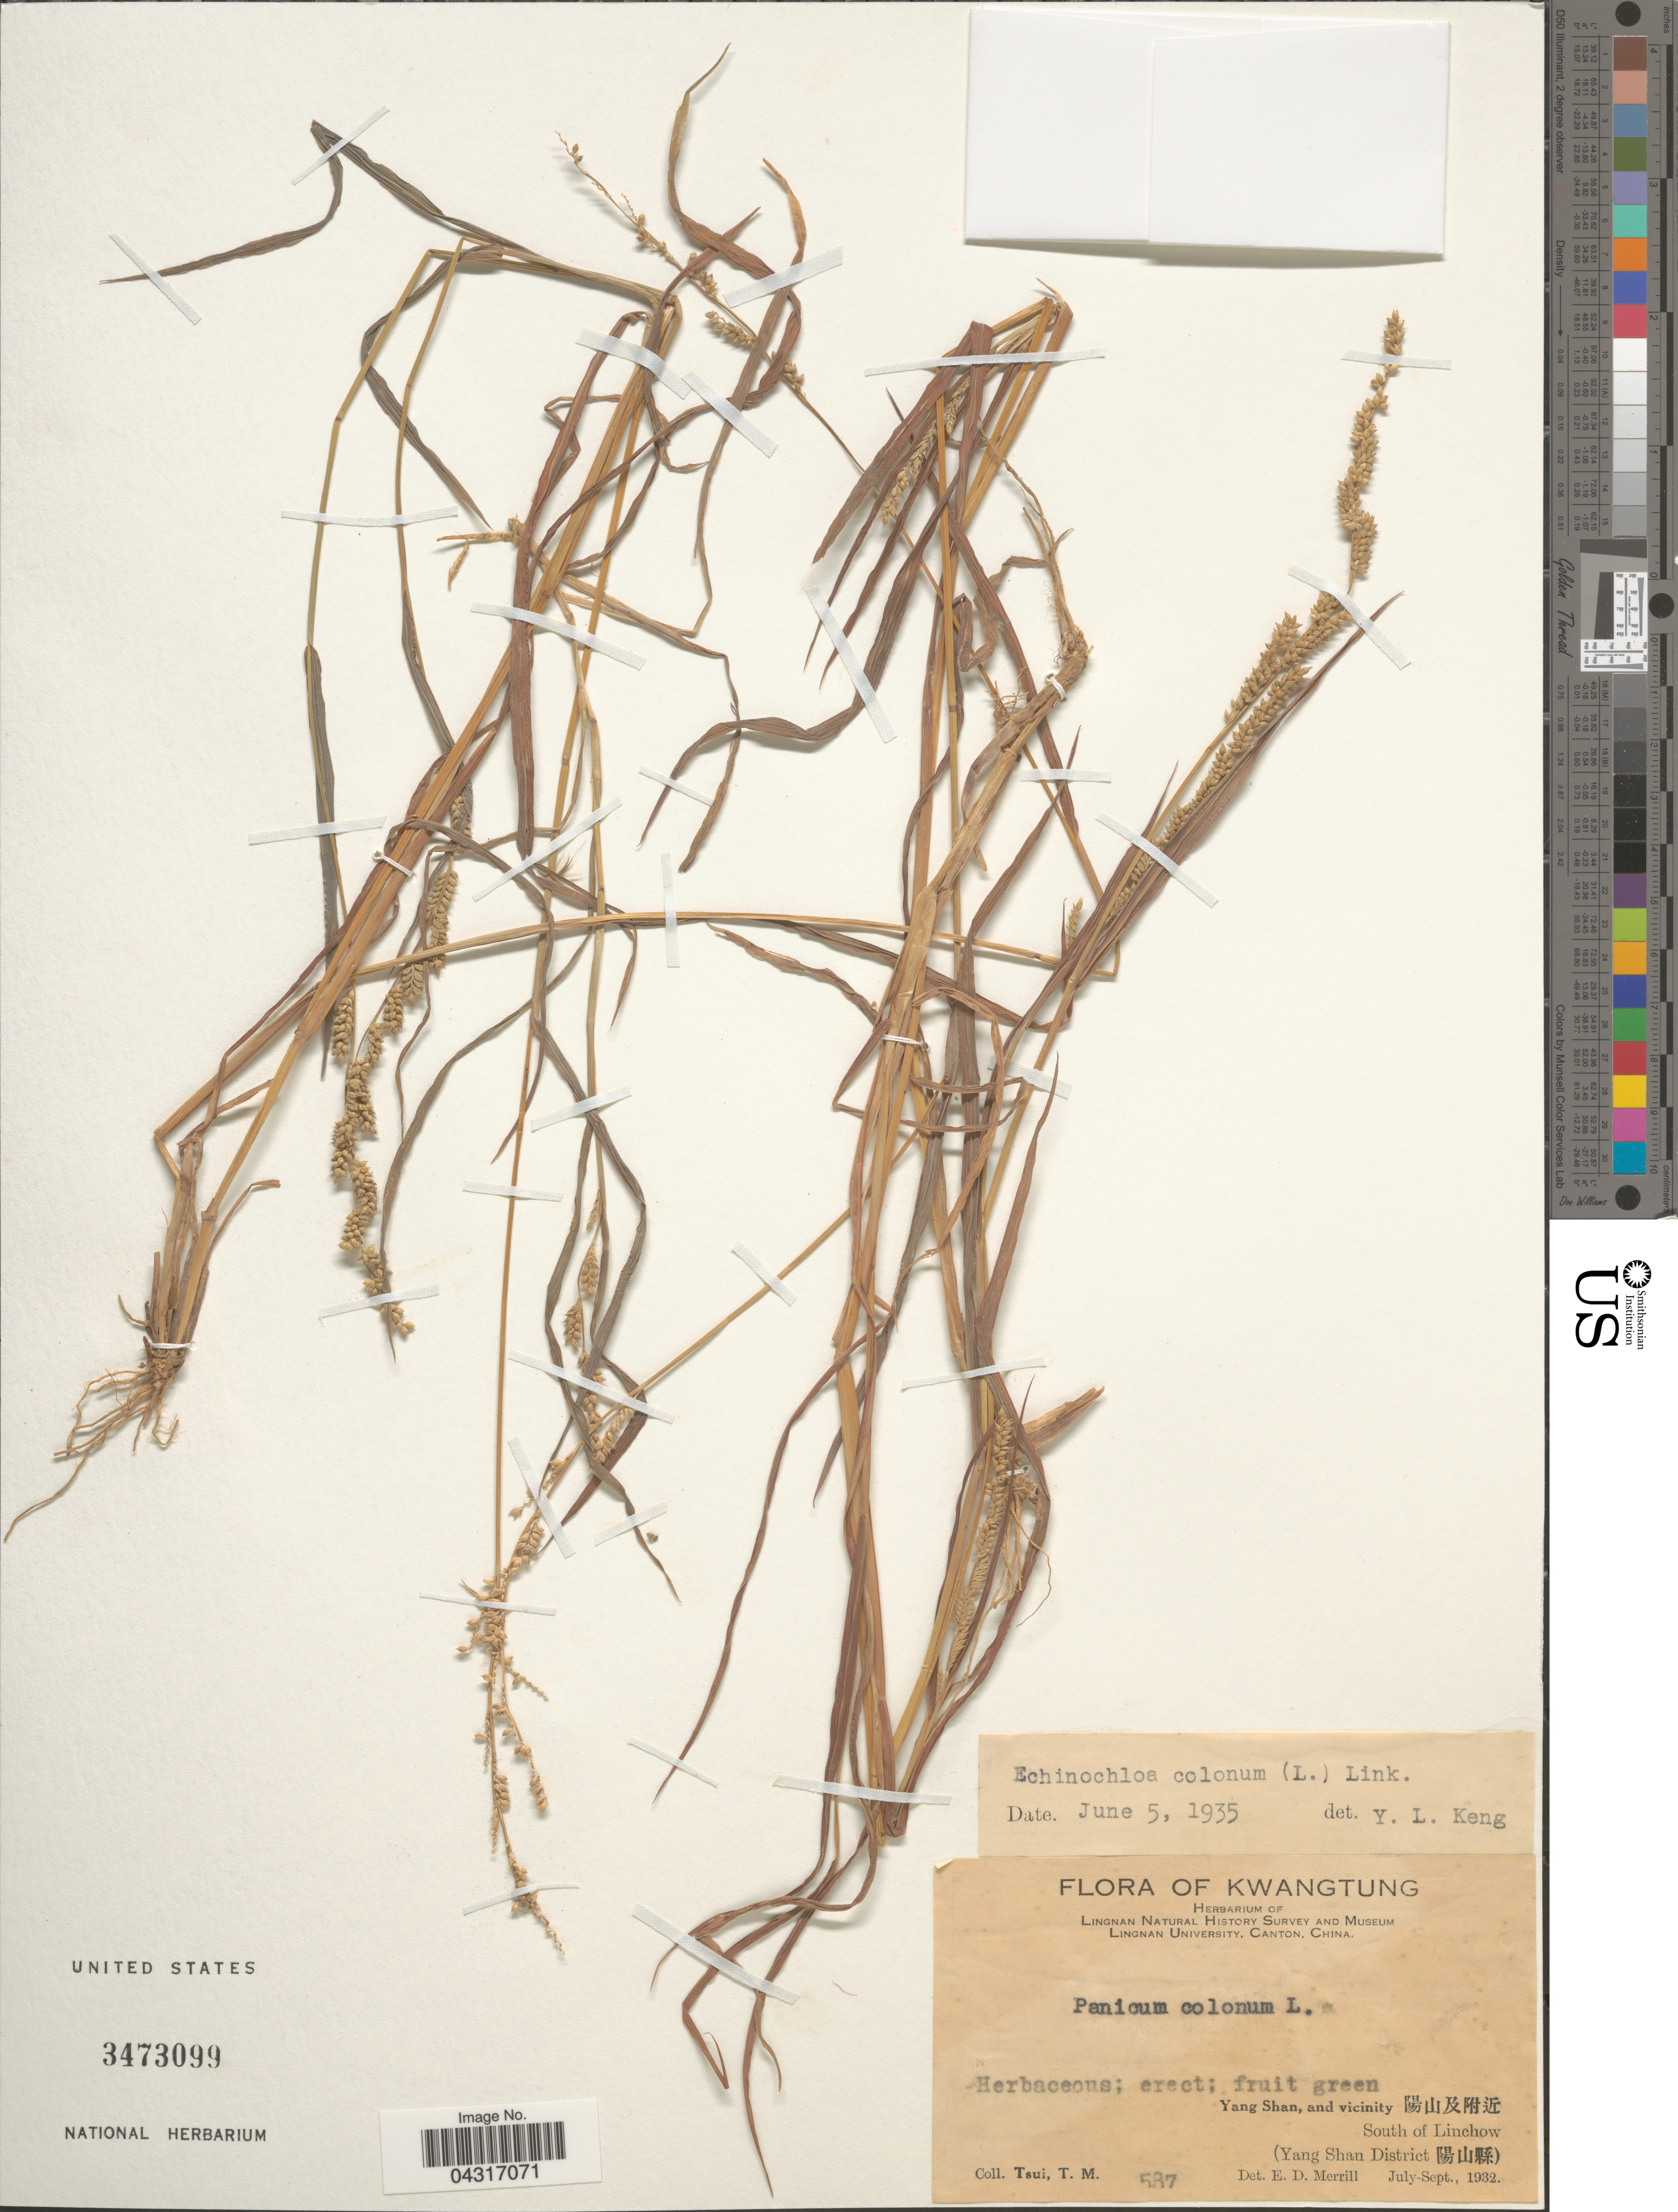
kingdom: Plantae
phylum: Tracheophyta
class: Liliopsida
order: Poales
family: Poaceae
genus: Echinochloa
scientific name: Echinochloa colona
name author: (L.) Link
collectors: T. Tsui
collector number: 587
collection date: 1932-07/1932-09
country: China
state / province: Guangdong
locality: Kwangtung. Yang Shan, and vicinity X. South of Linchow (Yang shan District X).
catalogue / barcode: US 3473099